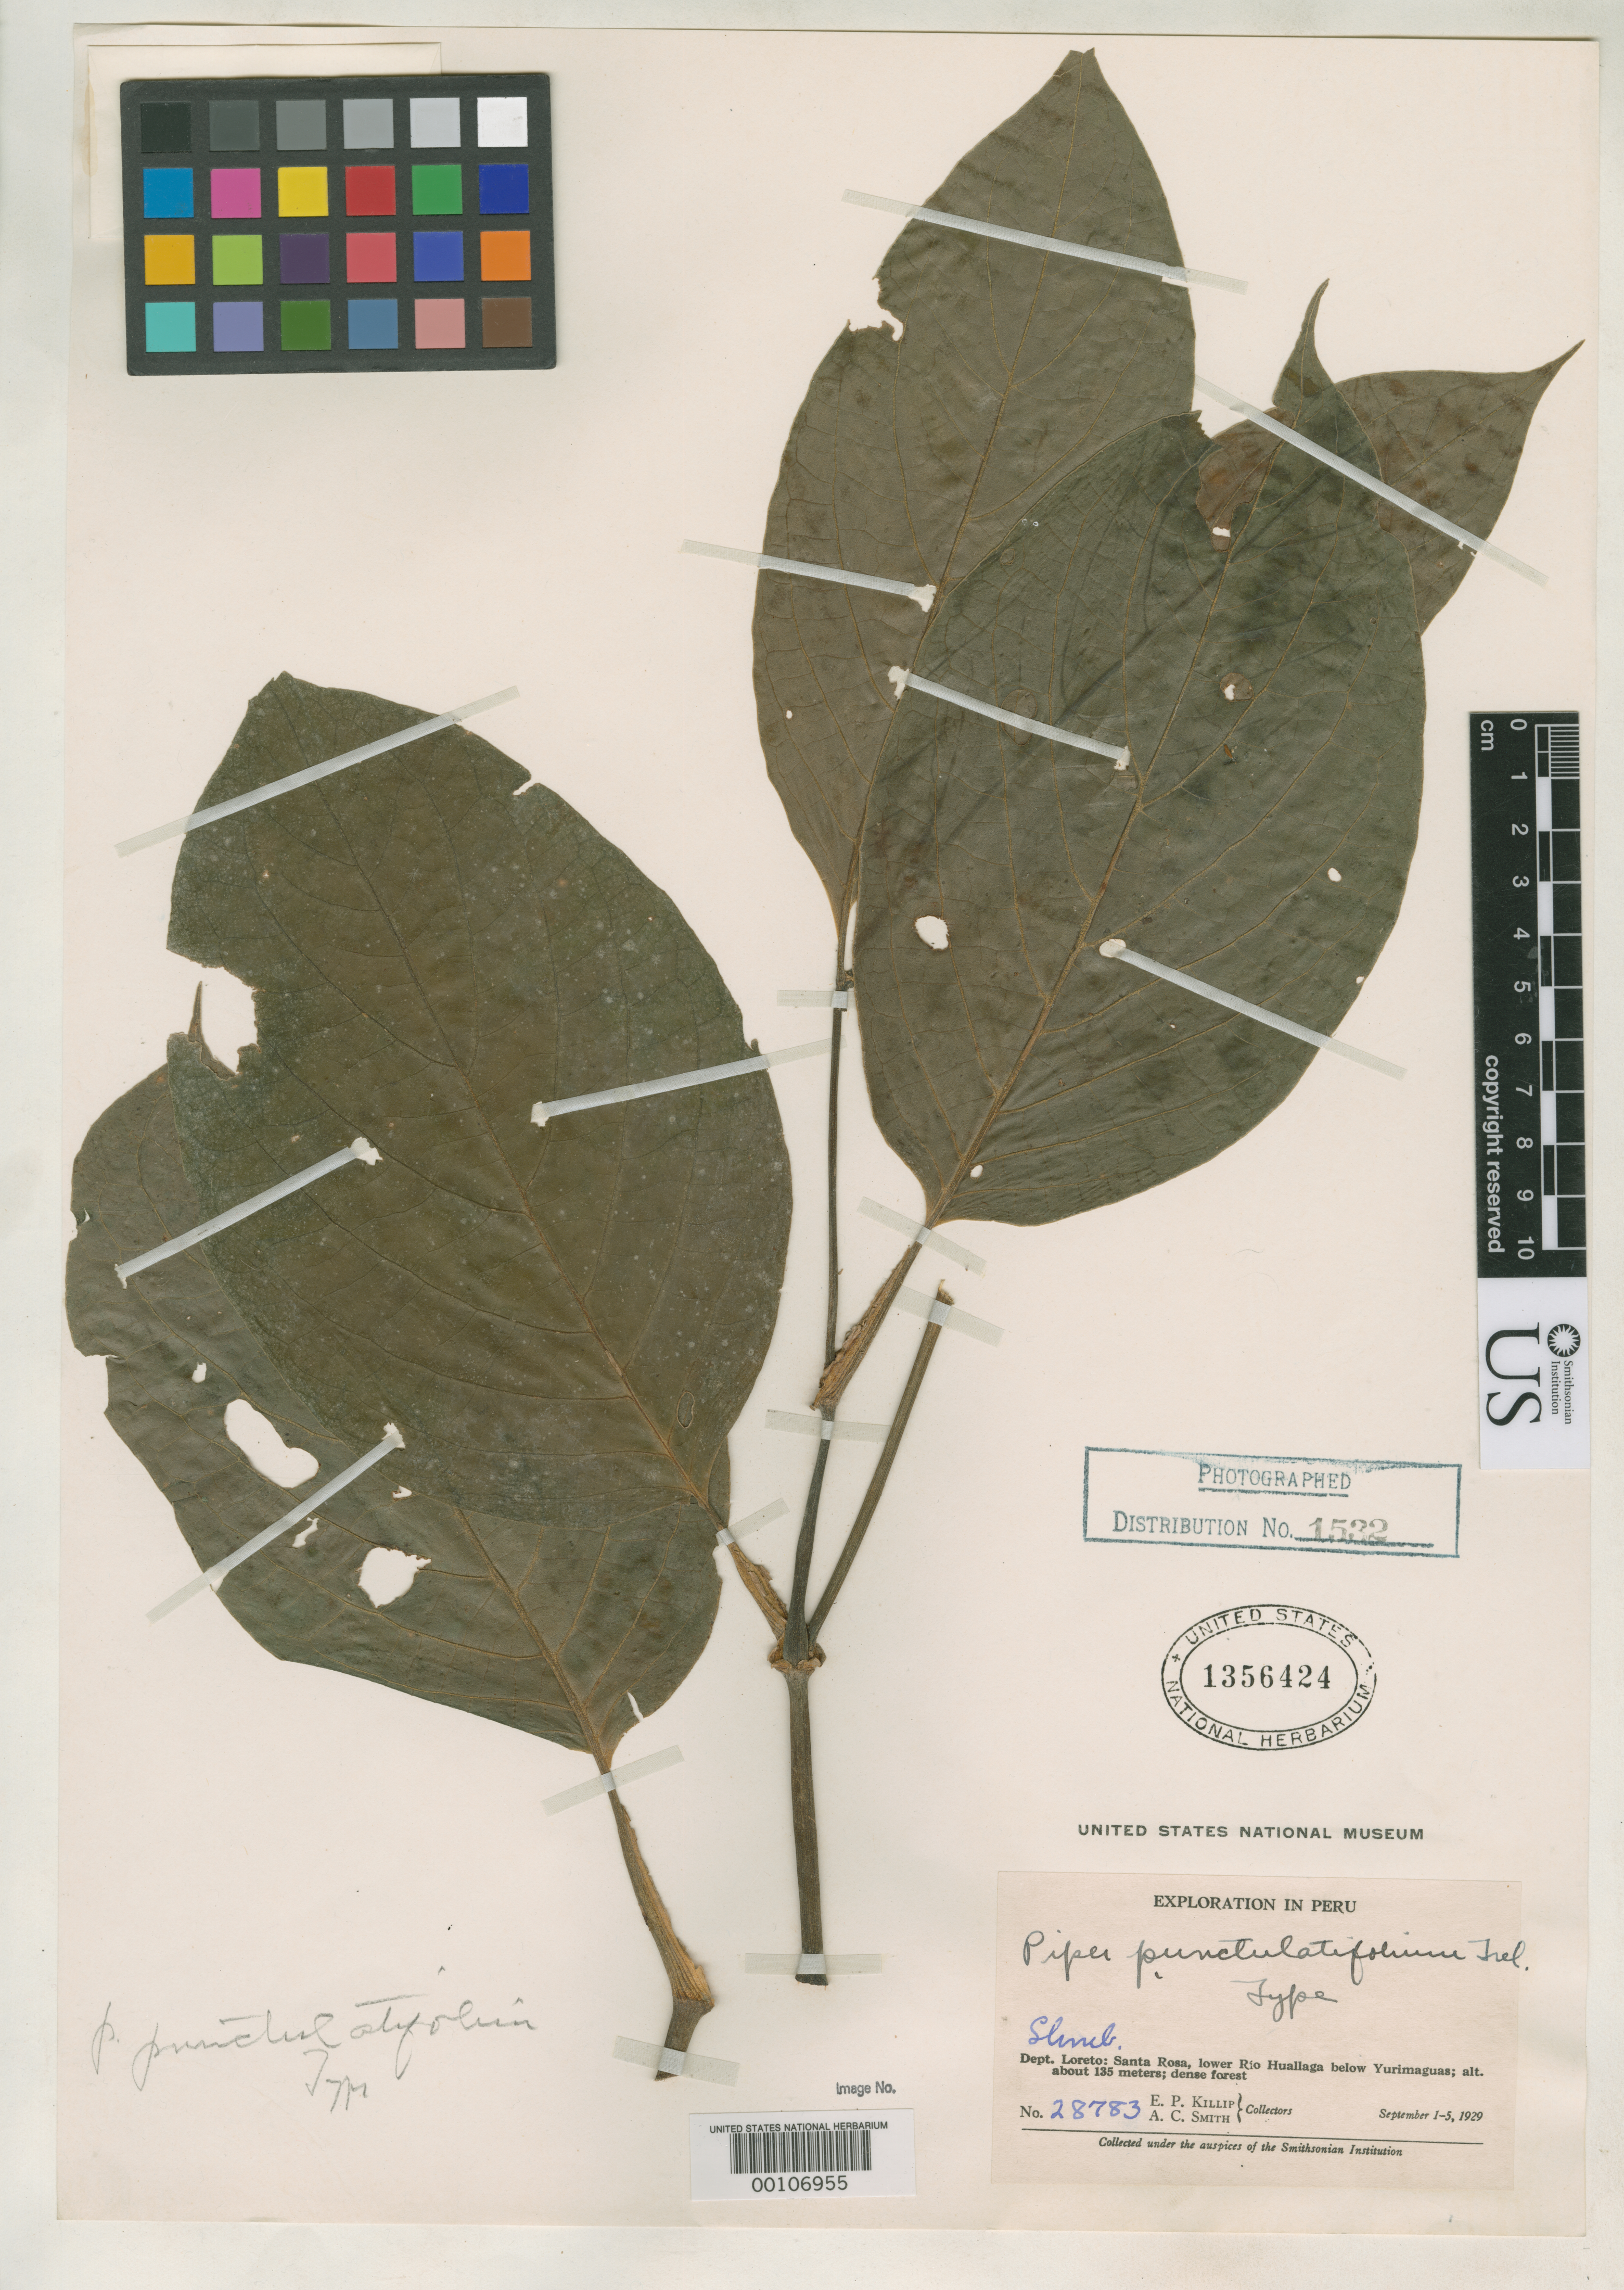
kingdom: Plantae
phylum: Tracheophyta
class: Magnoliopsida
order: Piperales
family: Piperaceae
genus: Piper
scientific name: Piper punctulatifolium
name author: Trel.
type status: Holotype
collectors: E. P. Killip & A. C. Smith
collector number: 28783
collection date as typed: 01 Sep 1929 to 05 Sep 1929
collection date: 1929-09-01/1929-09-05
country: Peru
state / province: Loreto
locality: Santa Rosa, lower Rio Huallaga, below Yurimaguas.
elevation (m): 135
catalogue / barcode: US 1356424